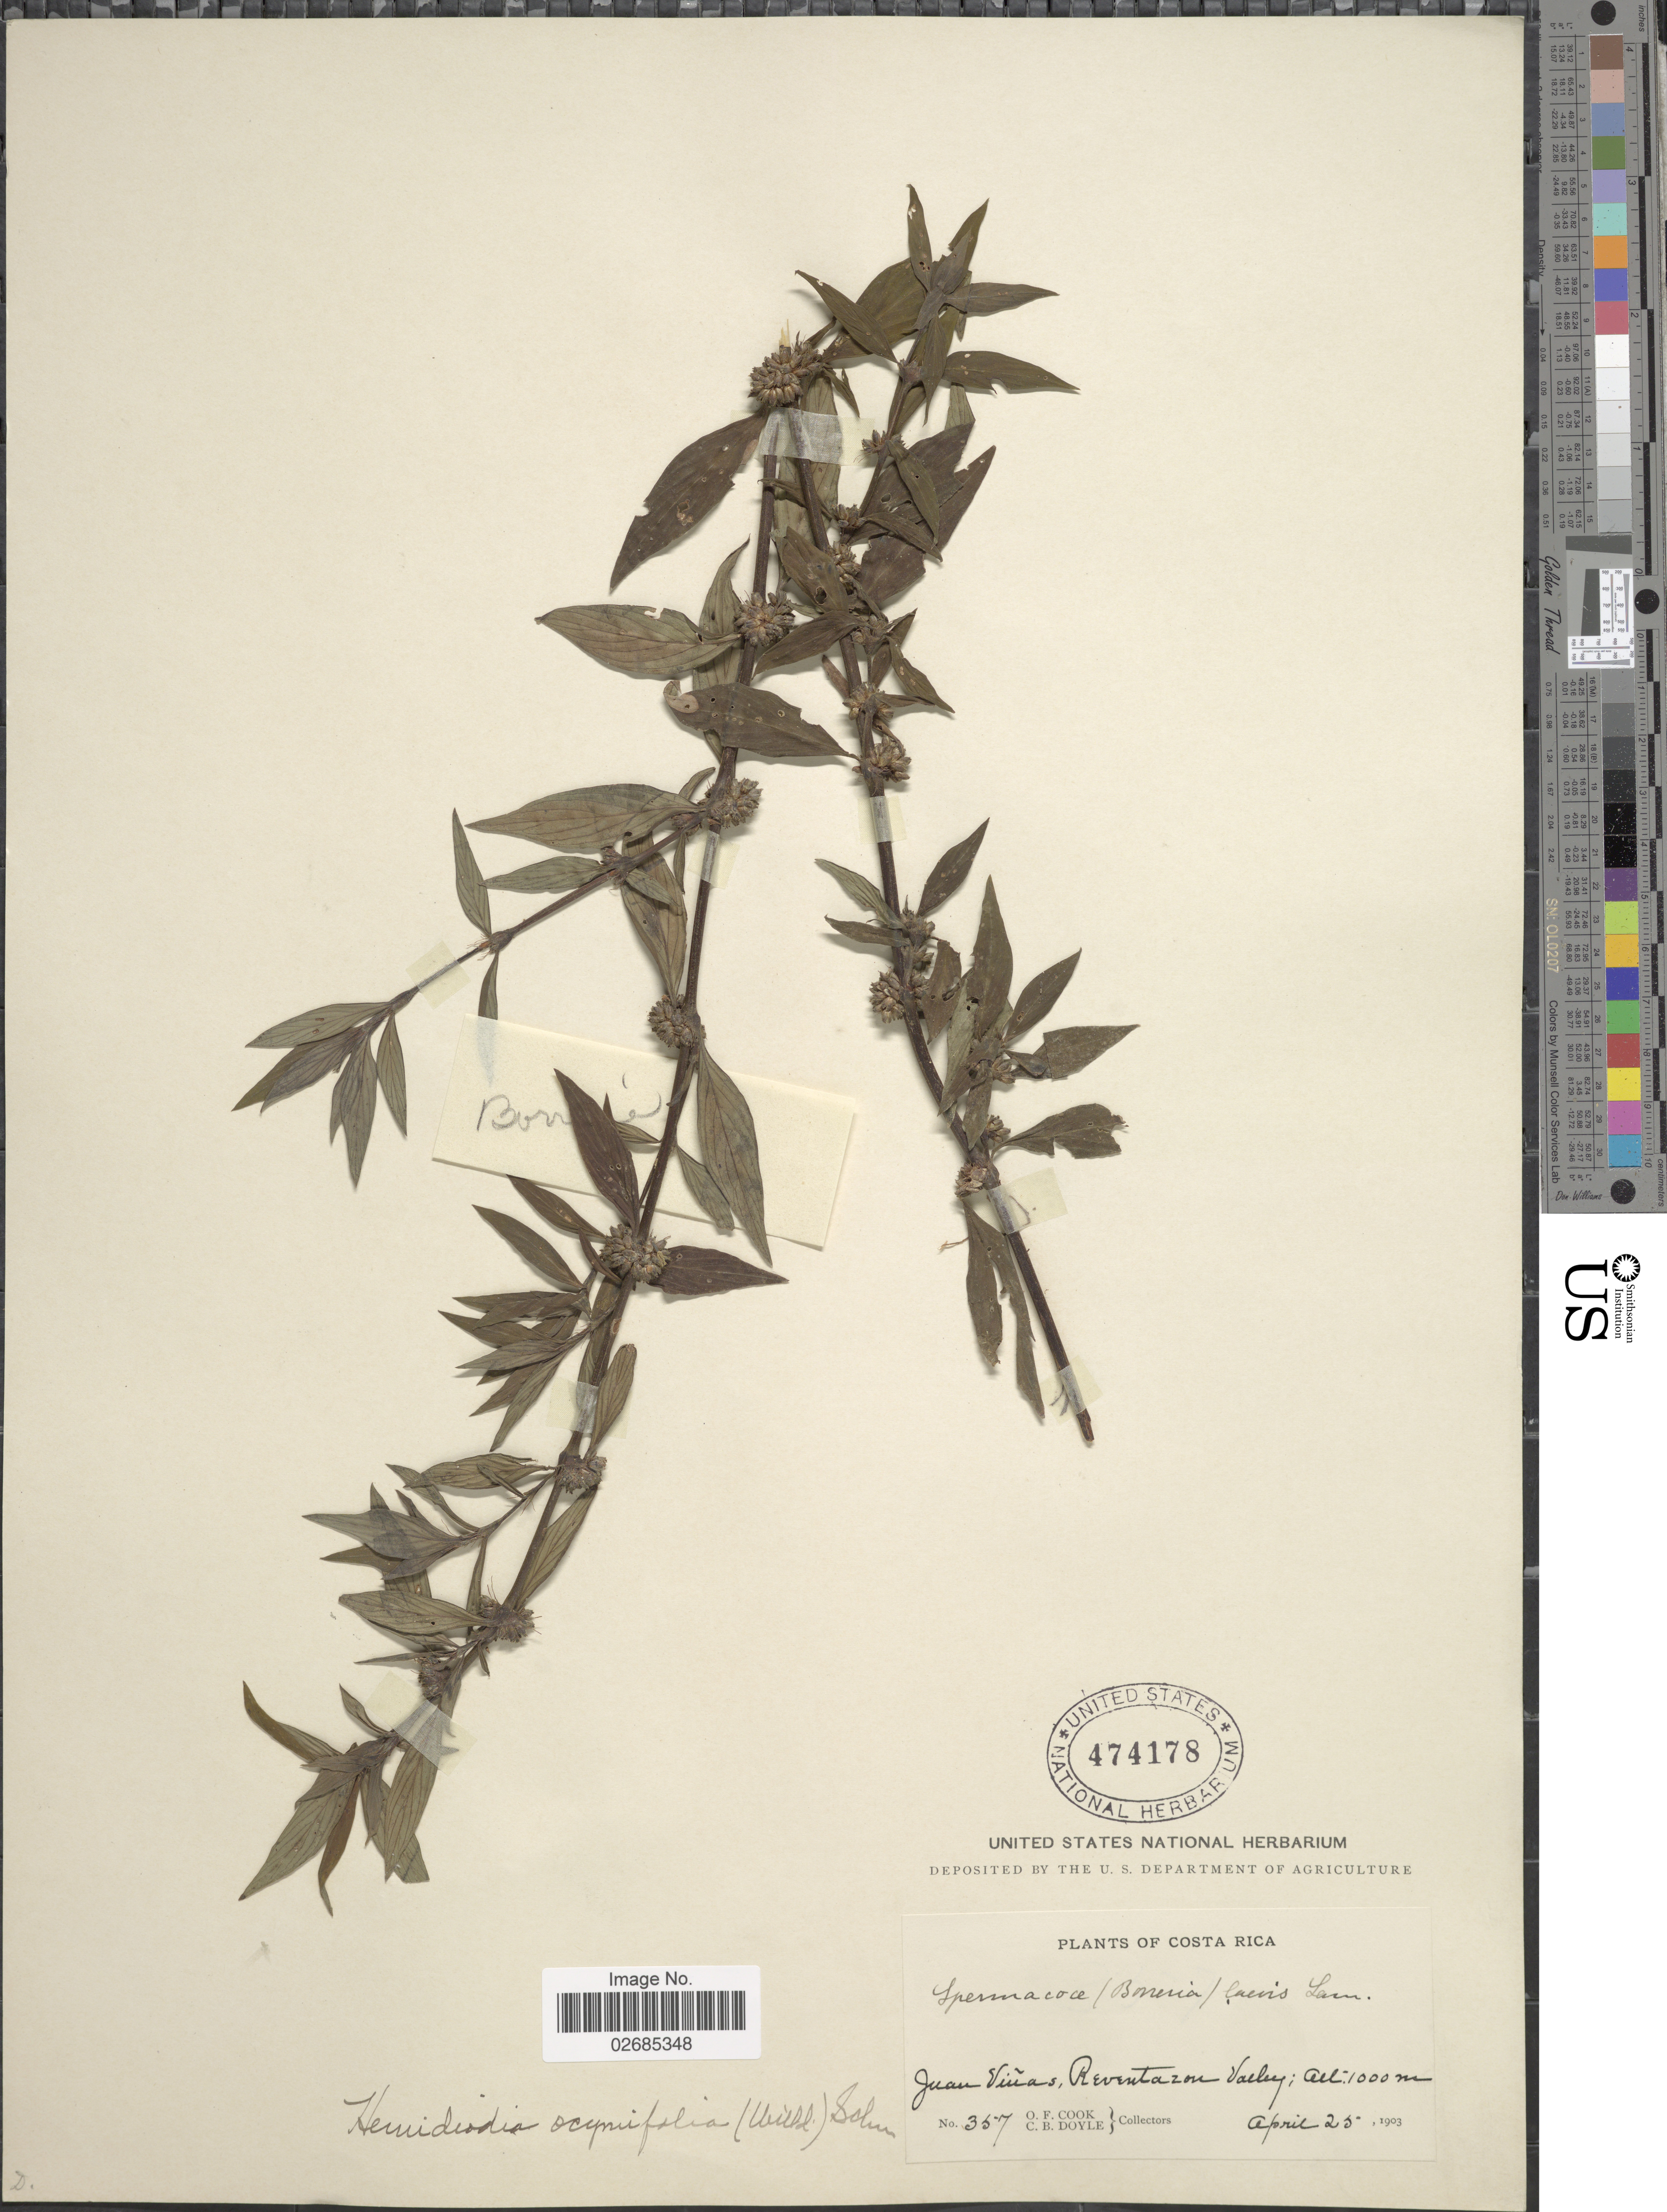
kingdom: Plantae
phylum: Tracheophyta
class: Magnoliopsida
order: Gentianales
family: Rubiaceae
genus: Hemidiodia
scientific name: Hemidiodia ocimifolia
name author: (Willd.) K. Schum.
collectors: O. F. Cook & C. Doyle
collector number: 357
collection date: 1903-04-25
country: Costa Rica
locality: Juan Vinas, Reventazon Valley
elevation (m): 1000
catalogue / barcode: US 474178